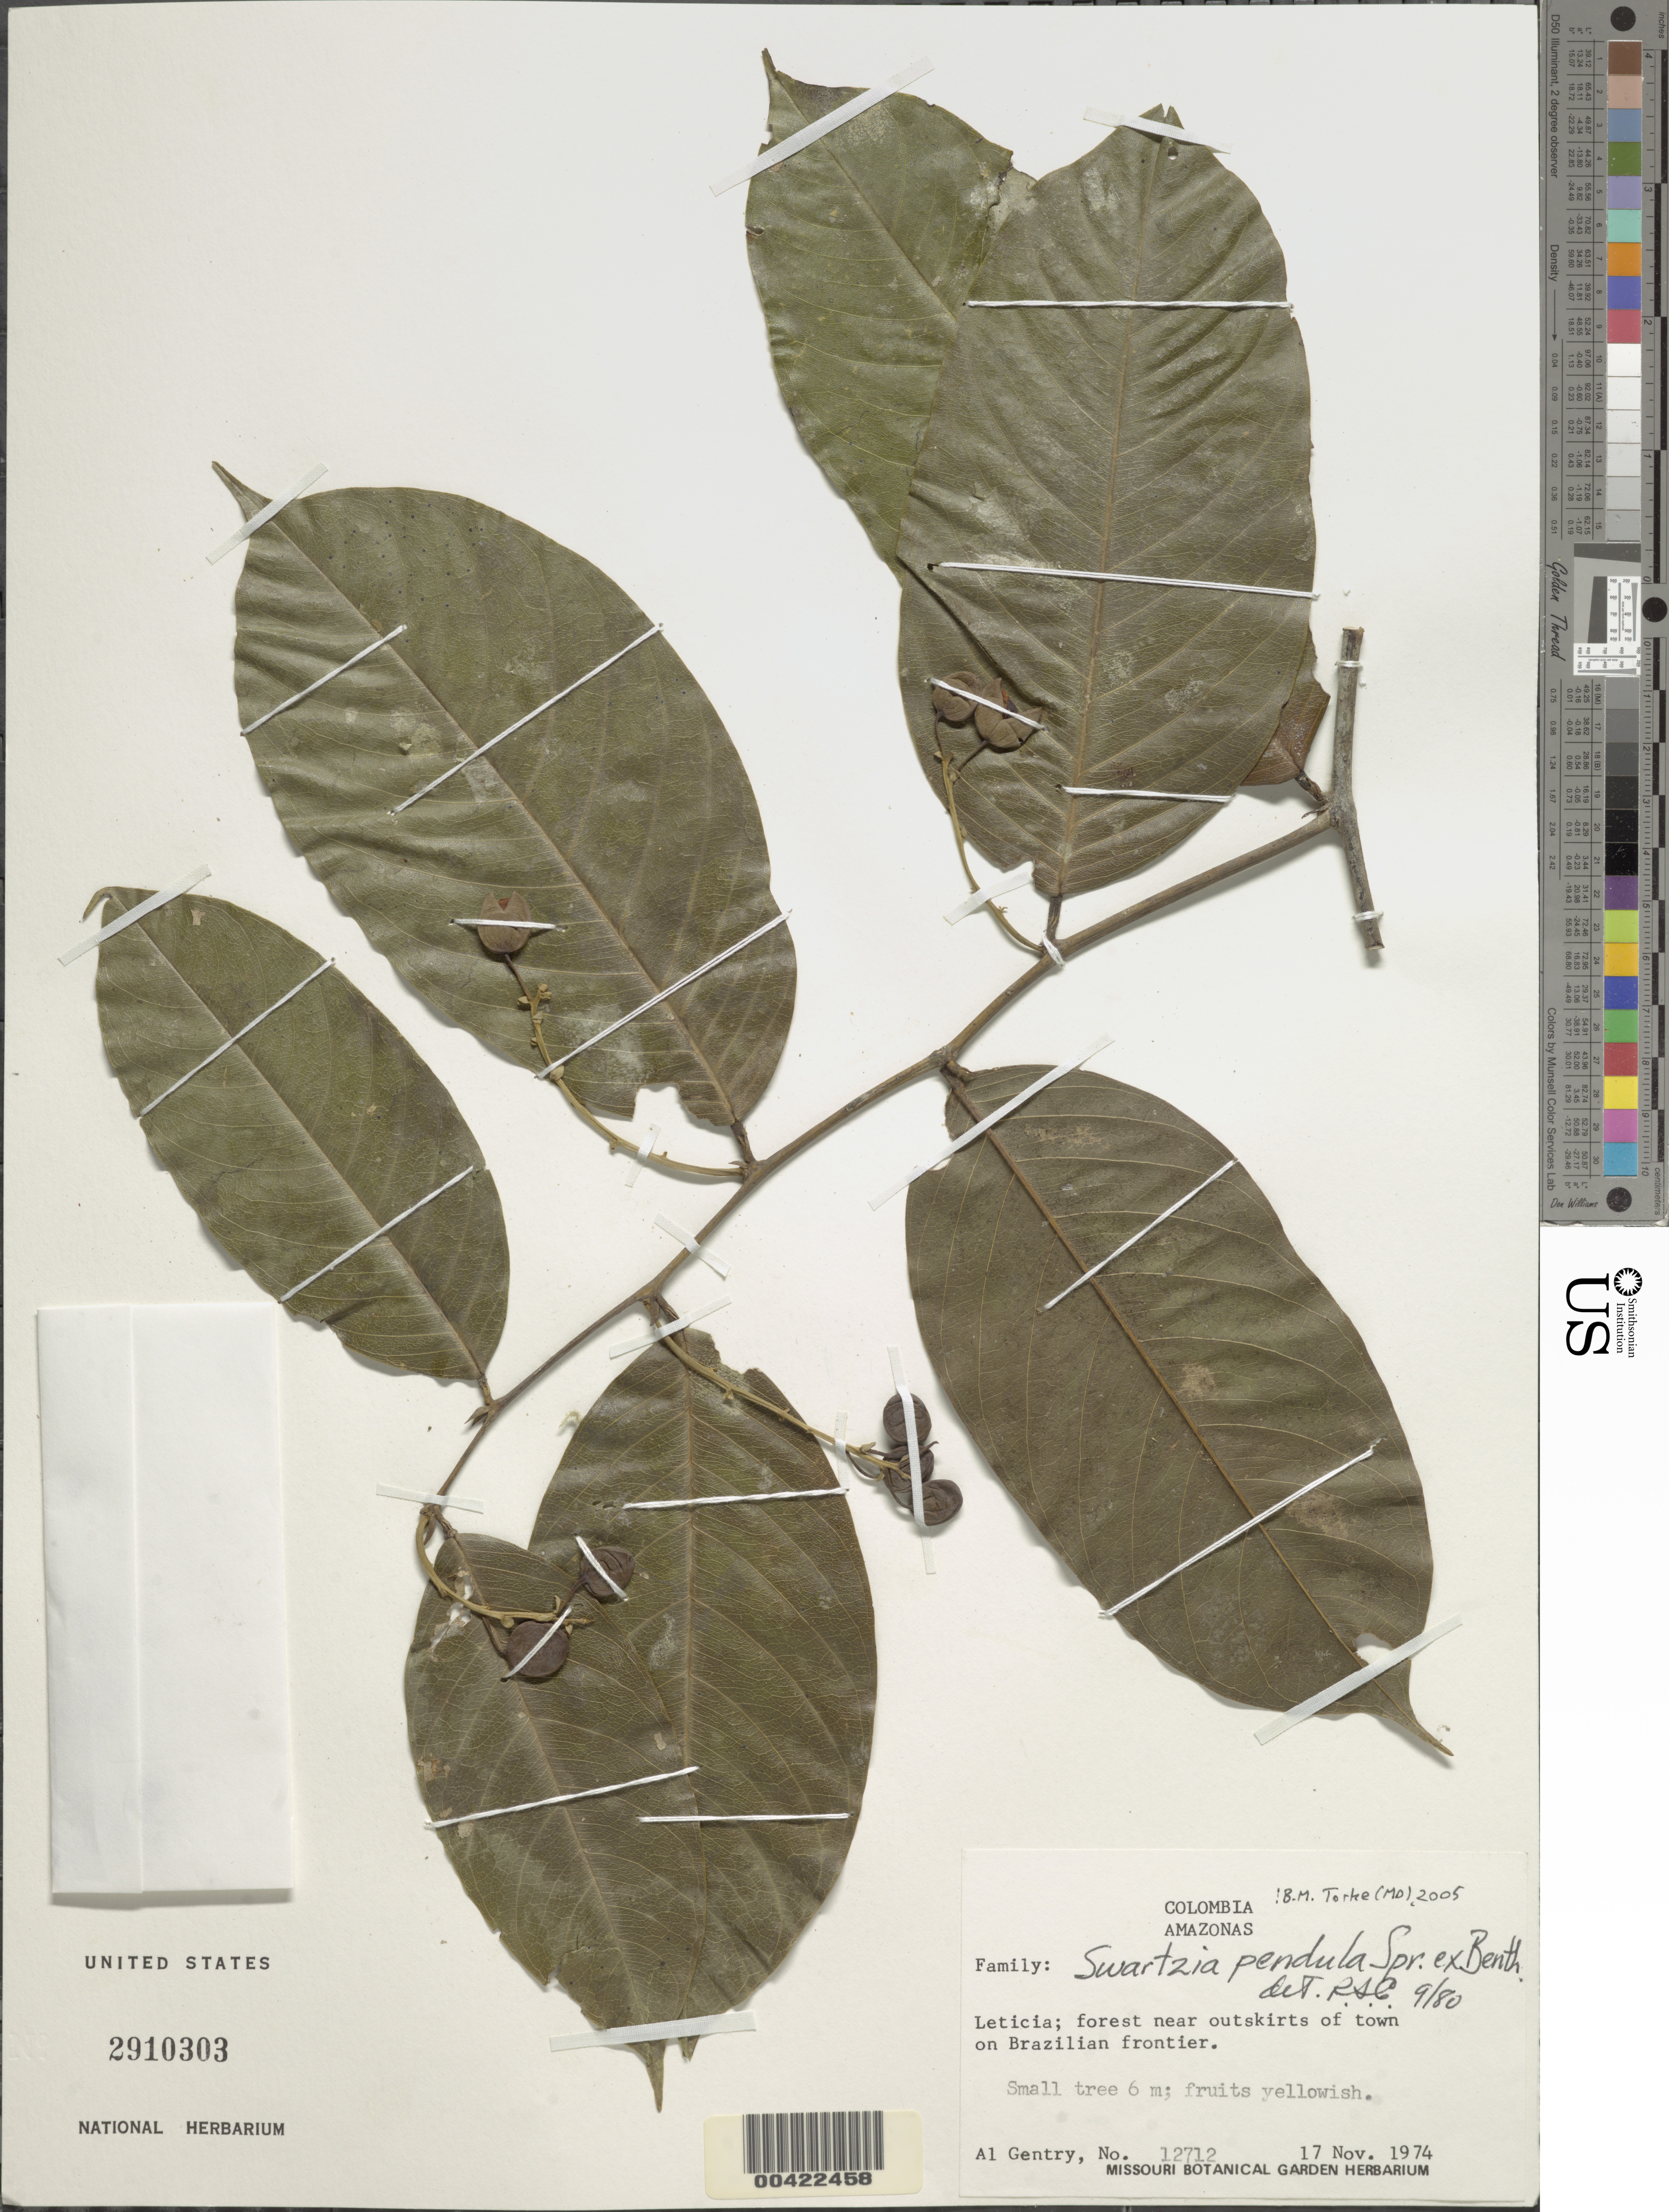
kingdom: Plantae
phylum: Tracheophyta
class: Magnoliopsida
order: Fabales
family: Fabaceae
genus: Swartzia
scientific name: Swartzia pendula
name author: Spruce ex Benth.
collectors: A. H. Gentry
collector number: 12712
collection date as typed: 17 Nov 1974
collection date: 1974-11-17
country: Colombia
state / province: Amazônas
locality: Leticia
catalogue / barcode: US 2910303